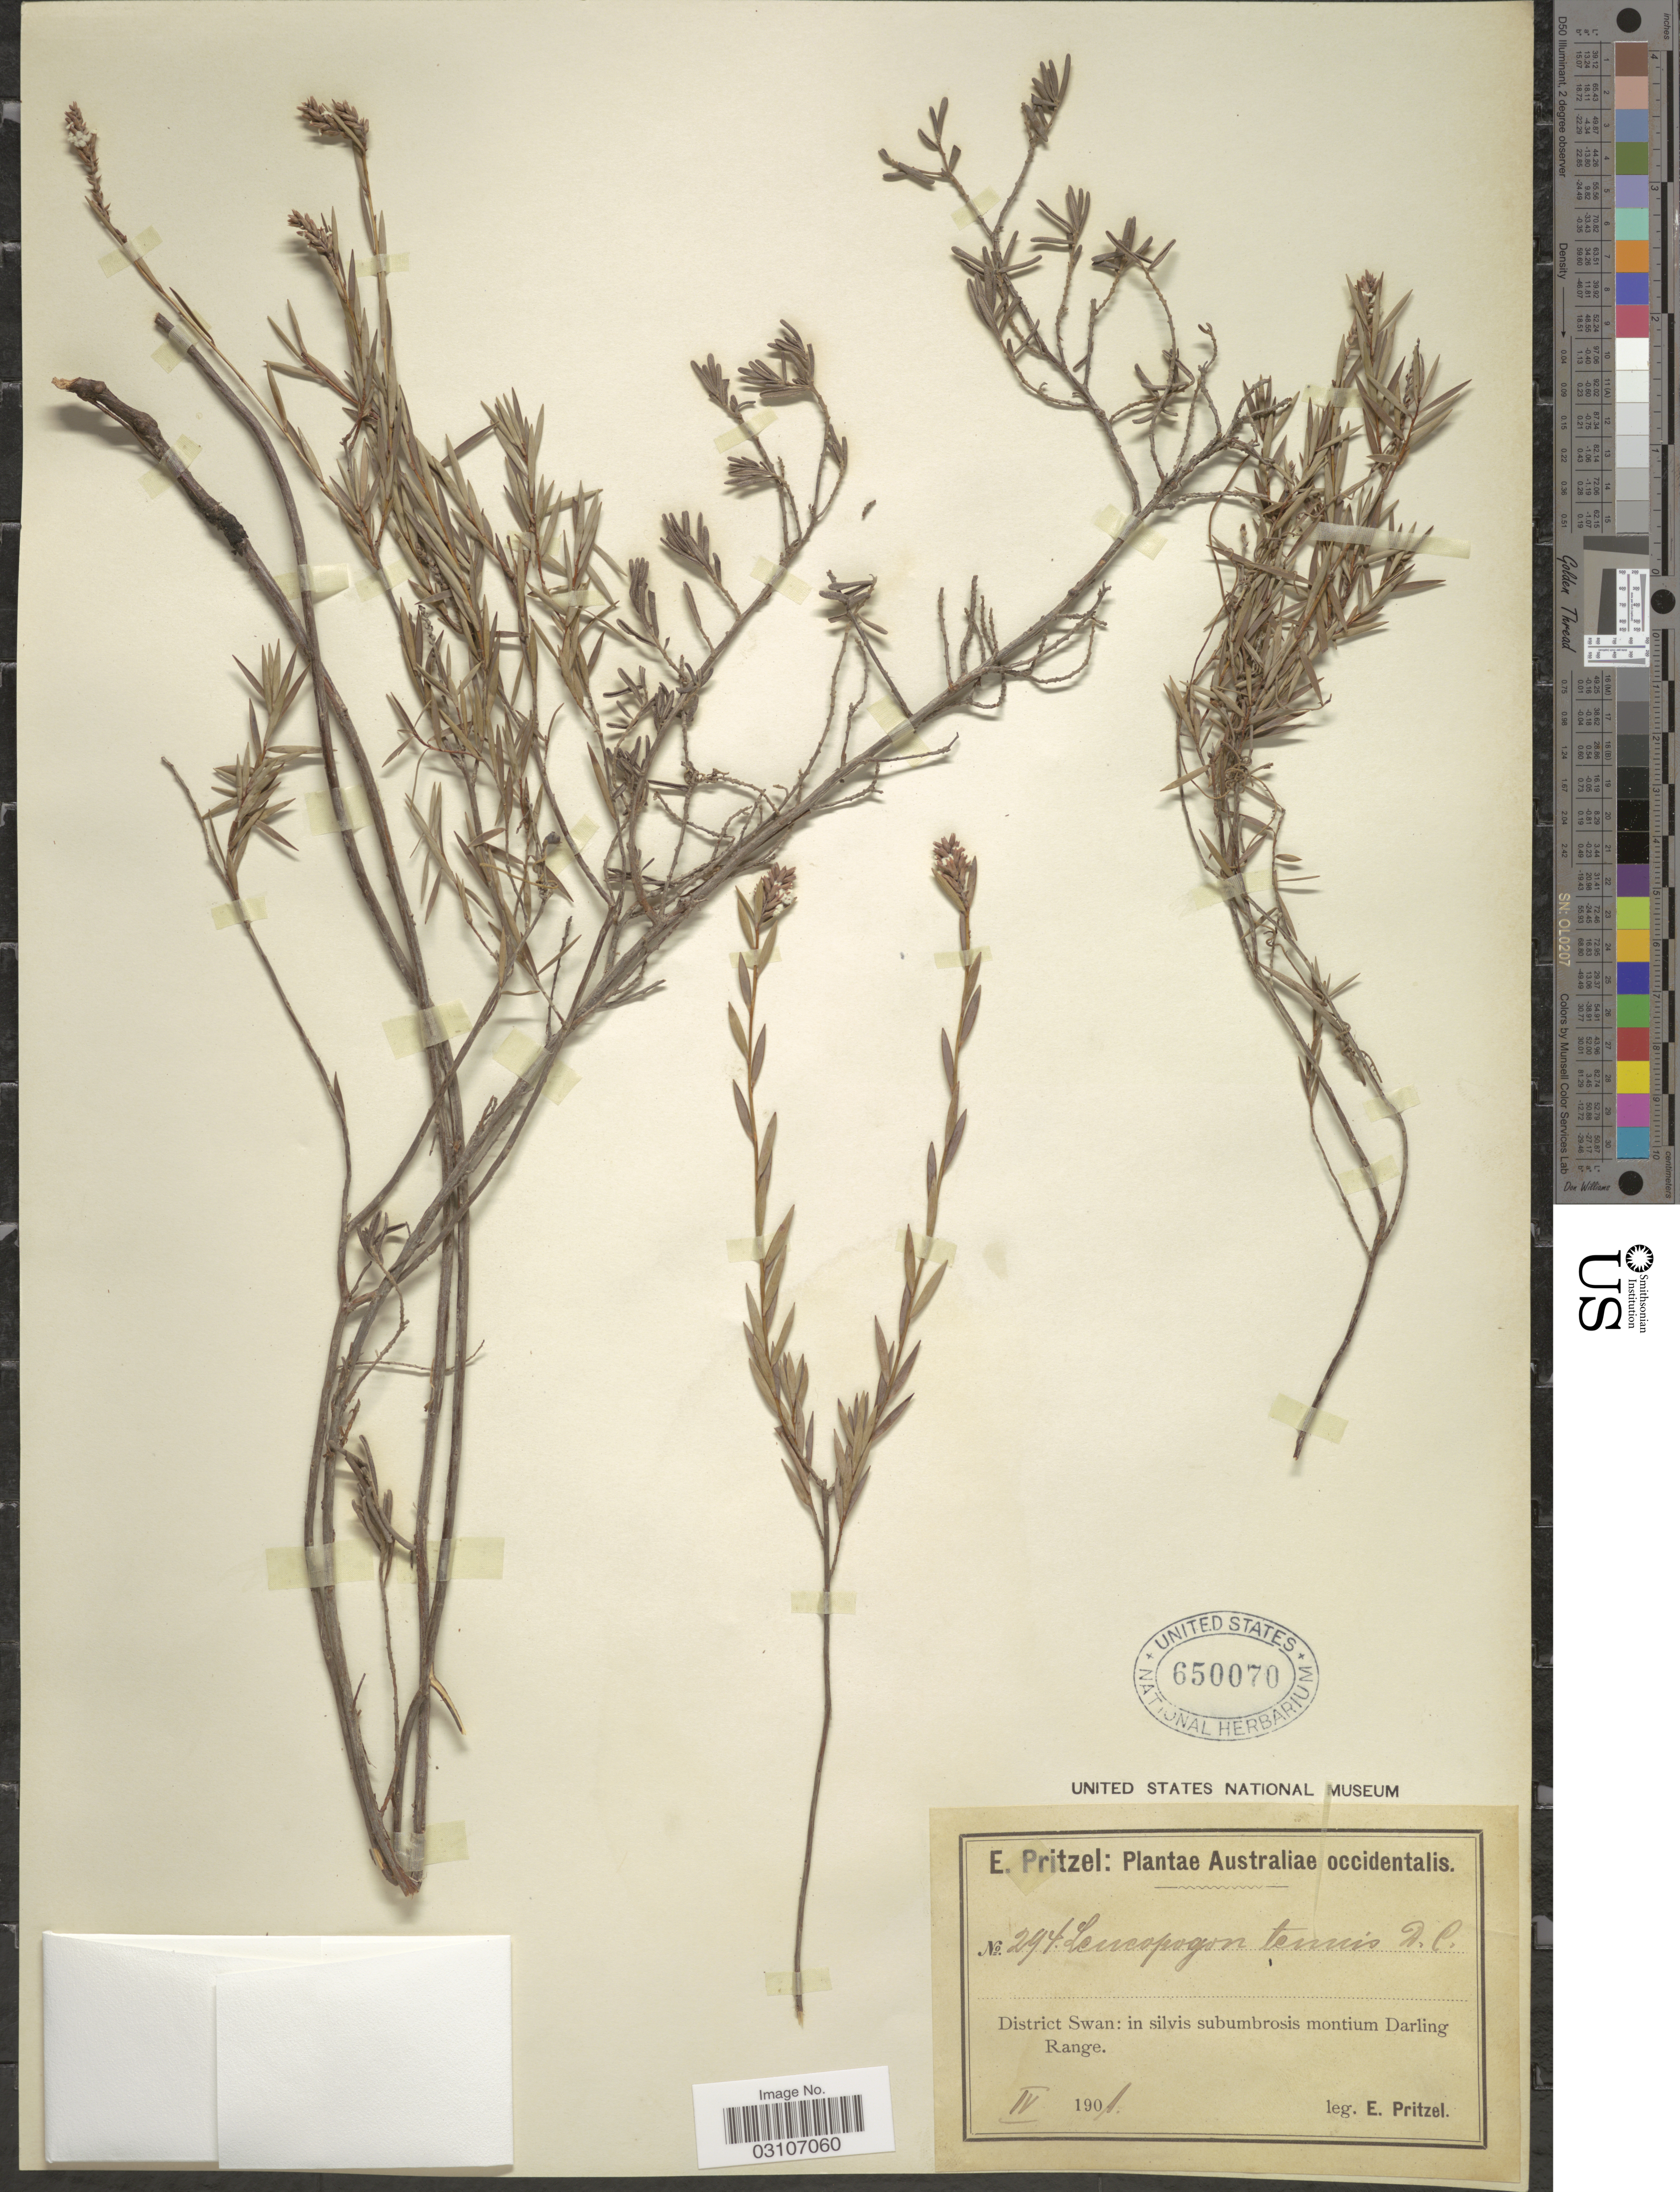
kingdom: Plantae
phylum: Tracheophyta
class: Magnoliopsida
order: Ericales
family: Ericaceae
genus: Leucopogon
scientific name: Leucopogon tenuis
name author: DC.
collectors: E. G. Pritzel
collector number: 294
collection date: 1901-04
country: Australia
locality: Australiae occidentalis. District Swan: in silvis subumbrosis montium Darling Range.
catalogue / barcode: US 650070